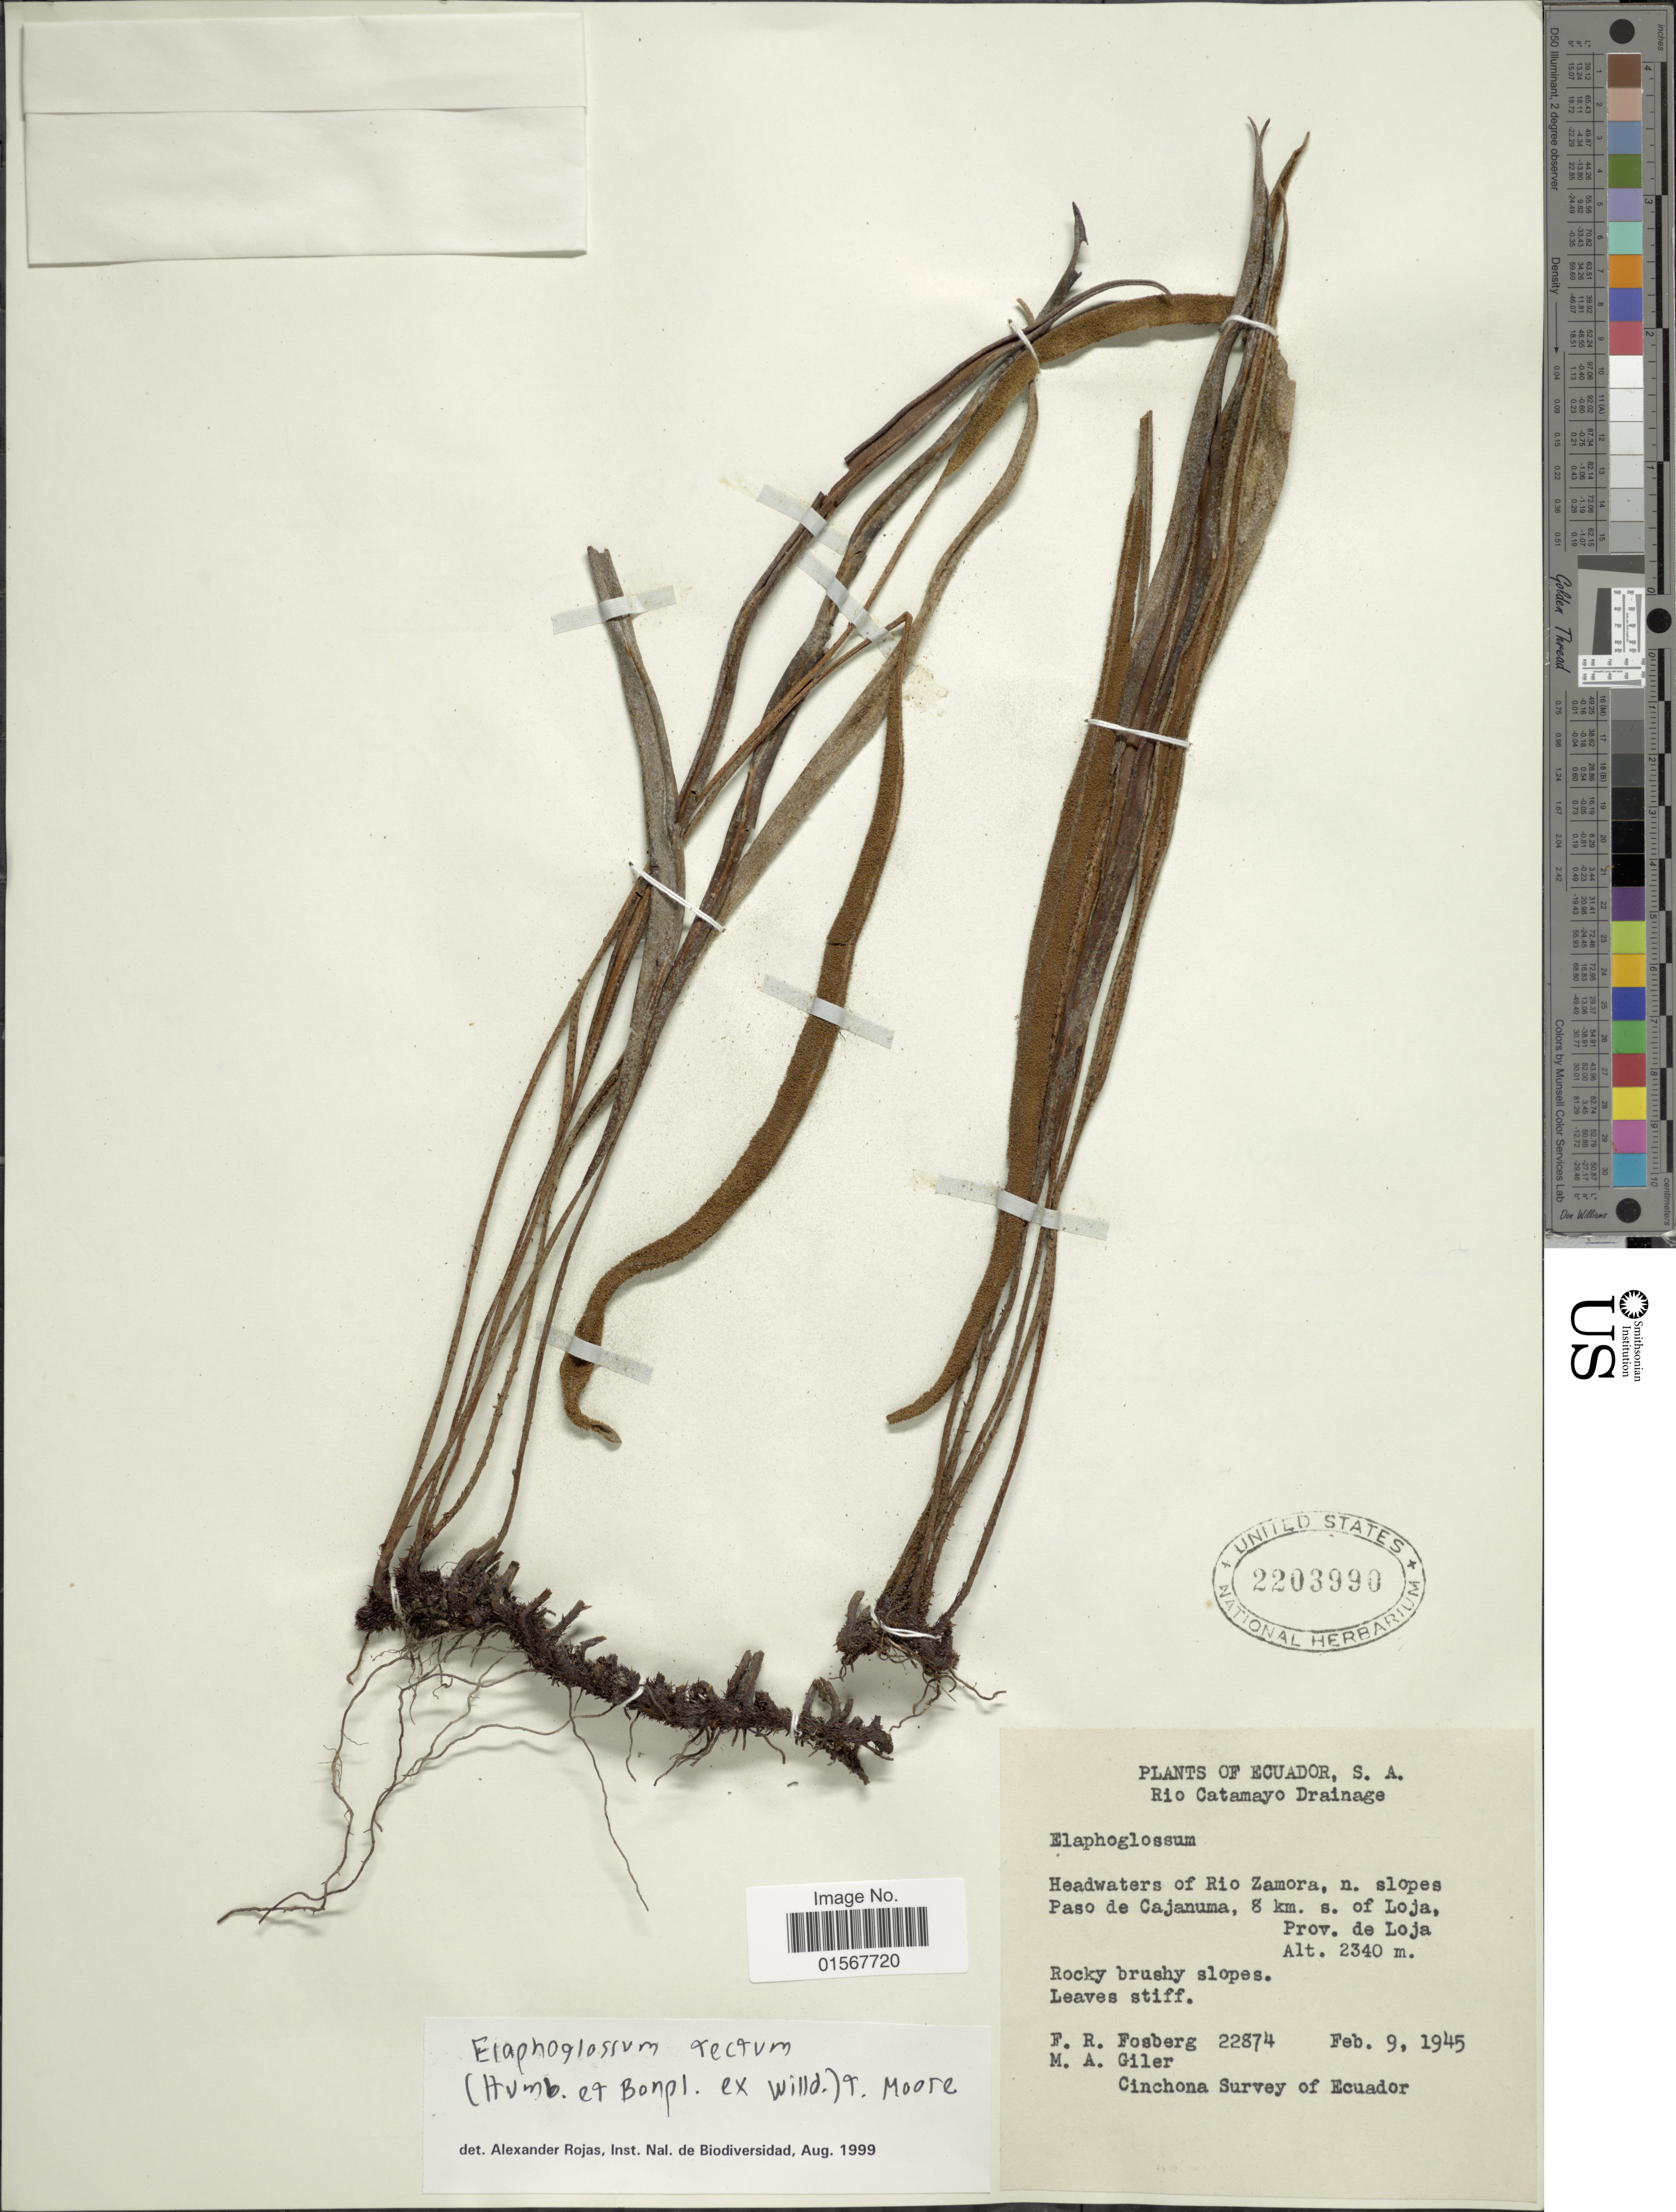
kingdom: Plantae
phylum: Tracheophyta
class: Polypodiopsida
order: Polypodiales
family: Dryopteridaceae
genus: Elaphoglossum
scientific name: Elaphoglossum tectum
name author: (Humb. & Bonpl.) Moore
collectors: F. R. Fosberg & M. Giler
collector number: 22874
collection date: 1945-02-09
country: Ecuador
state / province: Loja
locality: Ecuador, S. A., headwaters of Rio Zamora, n. slopes Paso de Cajanuma, 8 km. s. of Loja, Prov. de Loja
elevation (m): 2340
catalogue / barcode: US 2203990